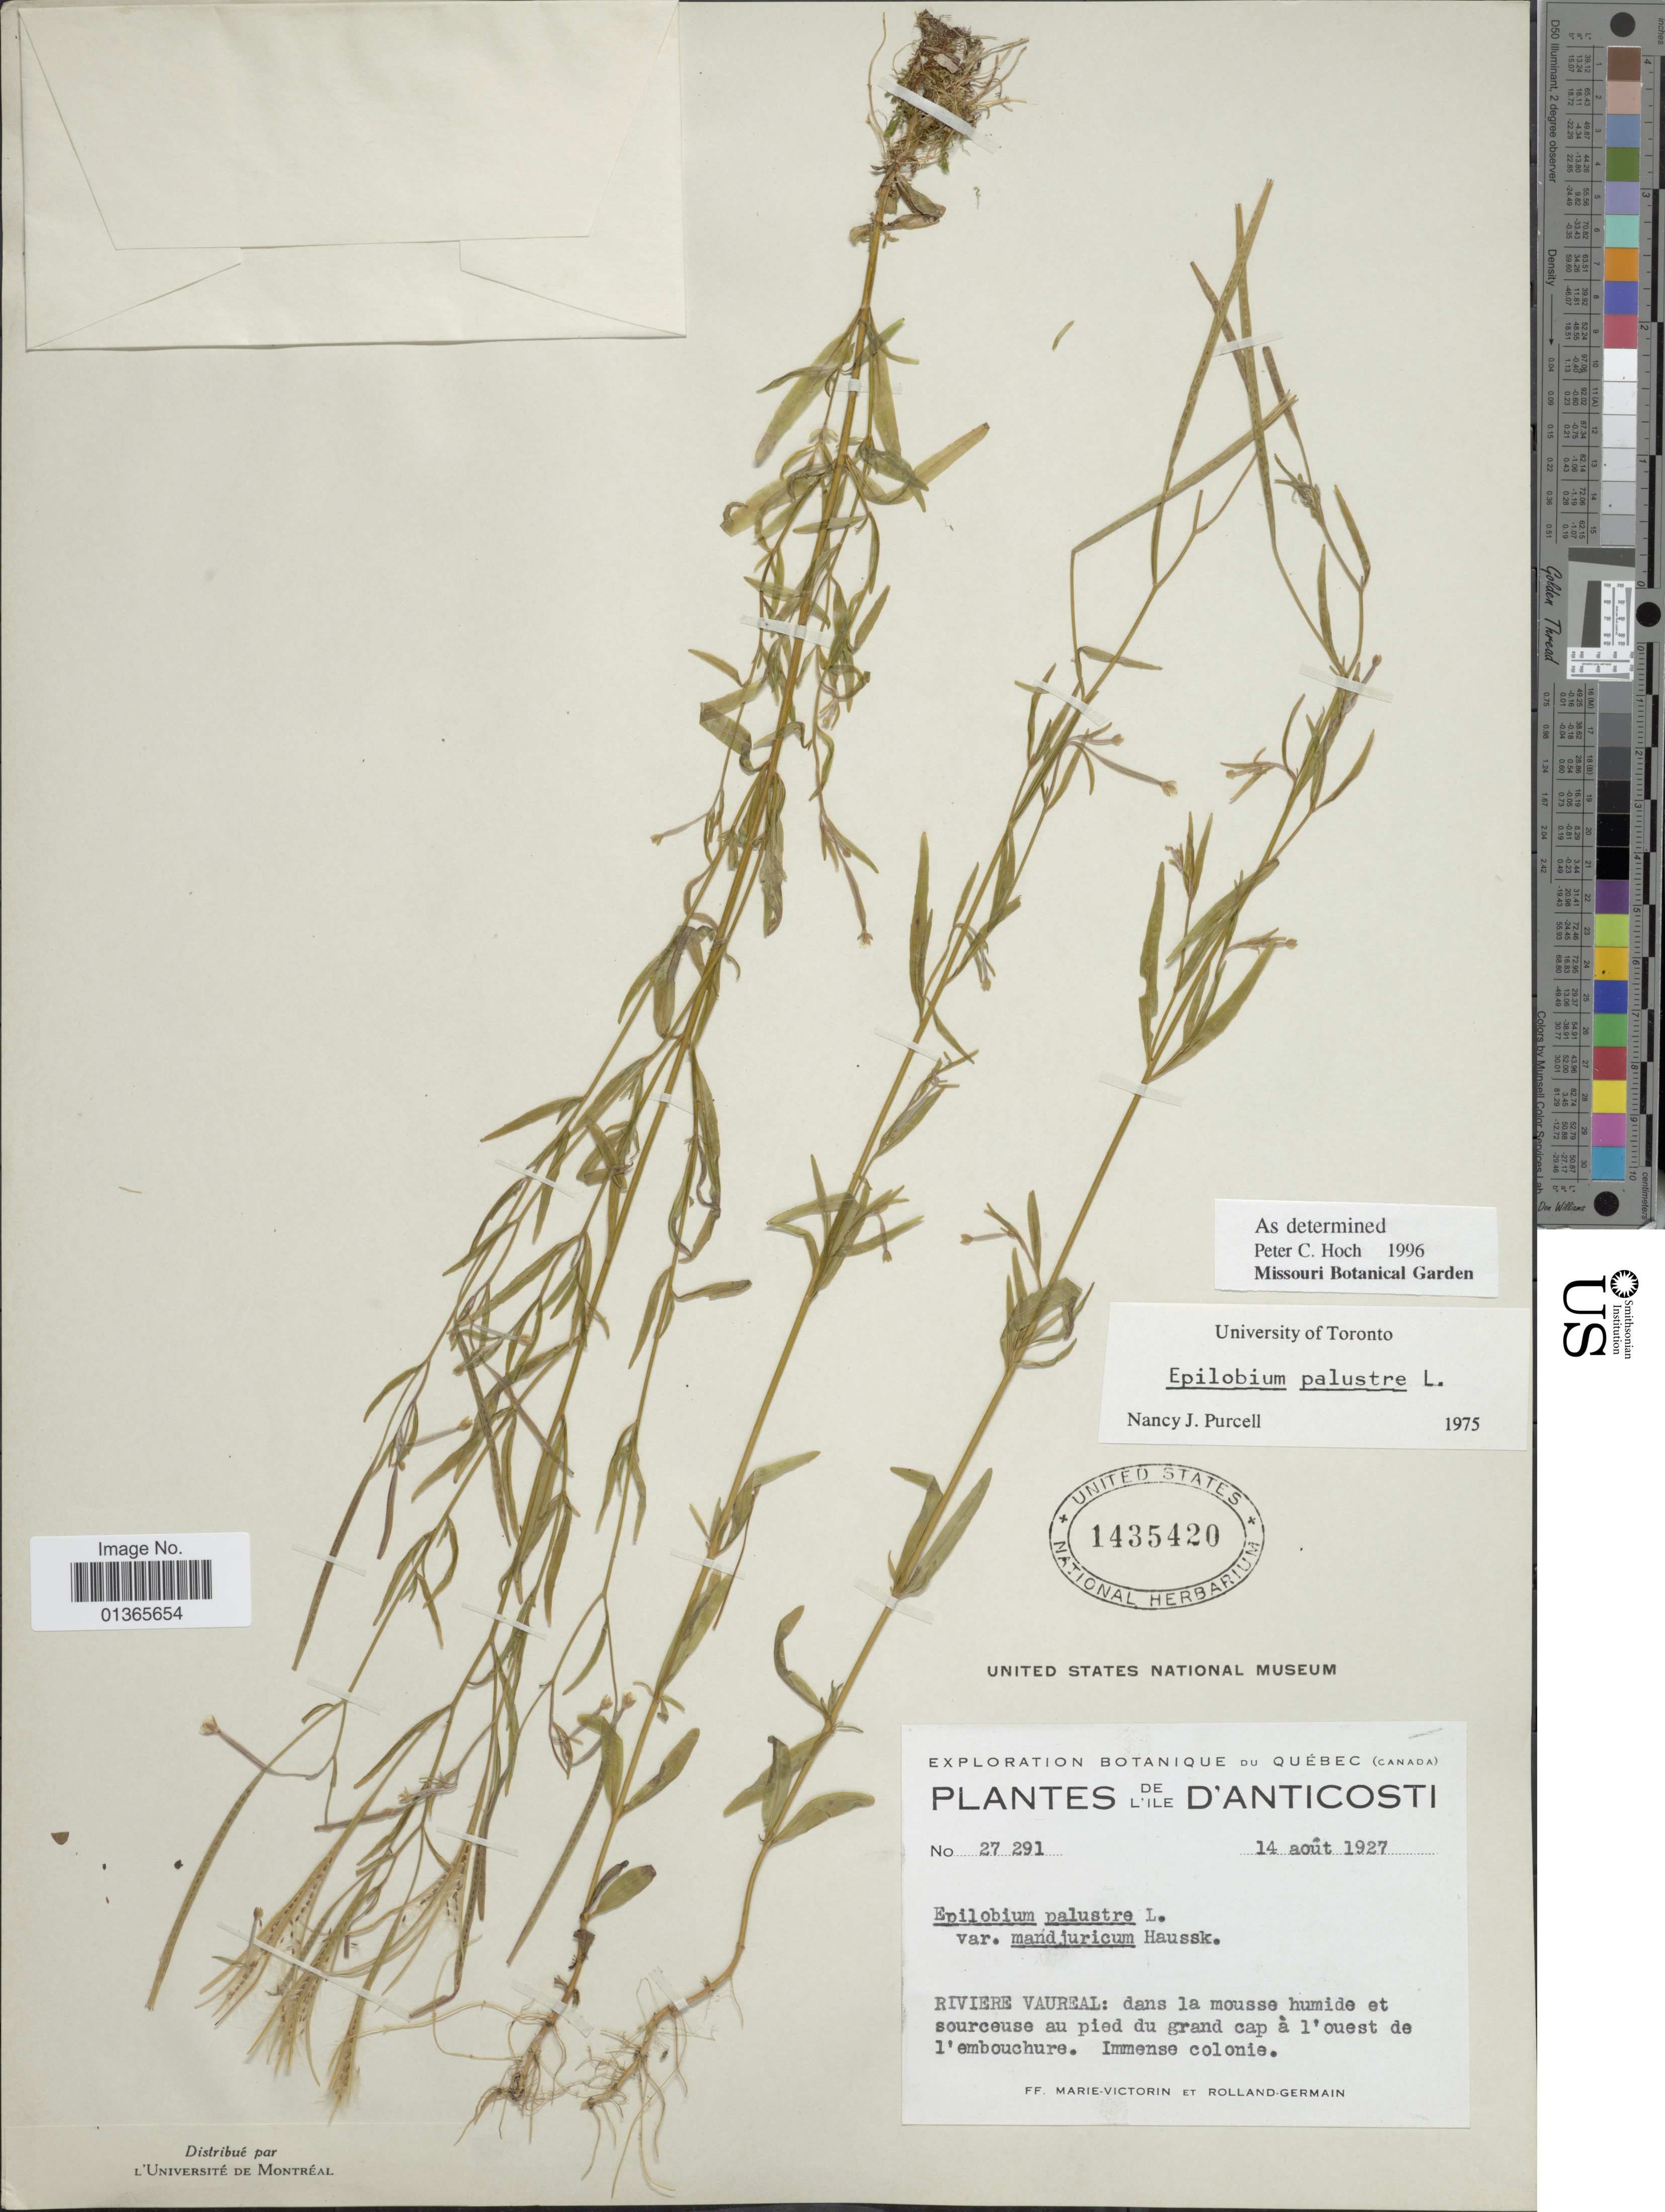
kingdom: Plantae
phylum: Tracheophyta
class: Magnoliopsida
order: Myrtales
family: Onagraceae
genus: Epilobium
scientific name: Epilobium palustre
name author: L.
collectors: Fr. Marie-Victorin & Rolland-Germain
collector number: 27291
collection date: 1927-08-14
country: Canada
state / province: Quebec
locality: De L'Ile D'Anticosti. Riviere Vaureal: dans la mousse humide et sourceuse au pied du grand cap à l'oust de l'embouchure.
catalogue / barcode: US 1435420